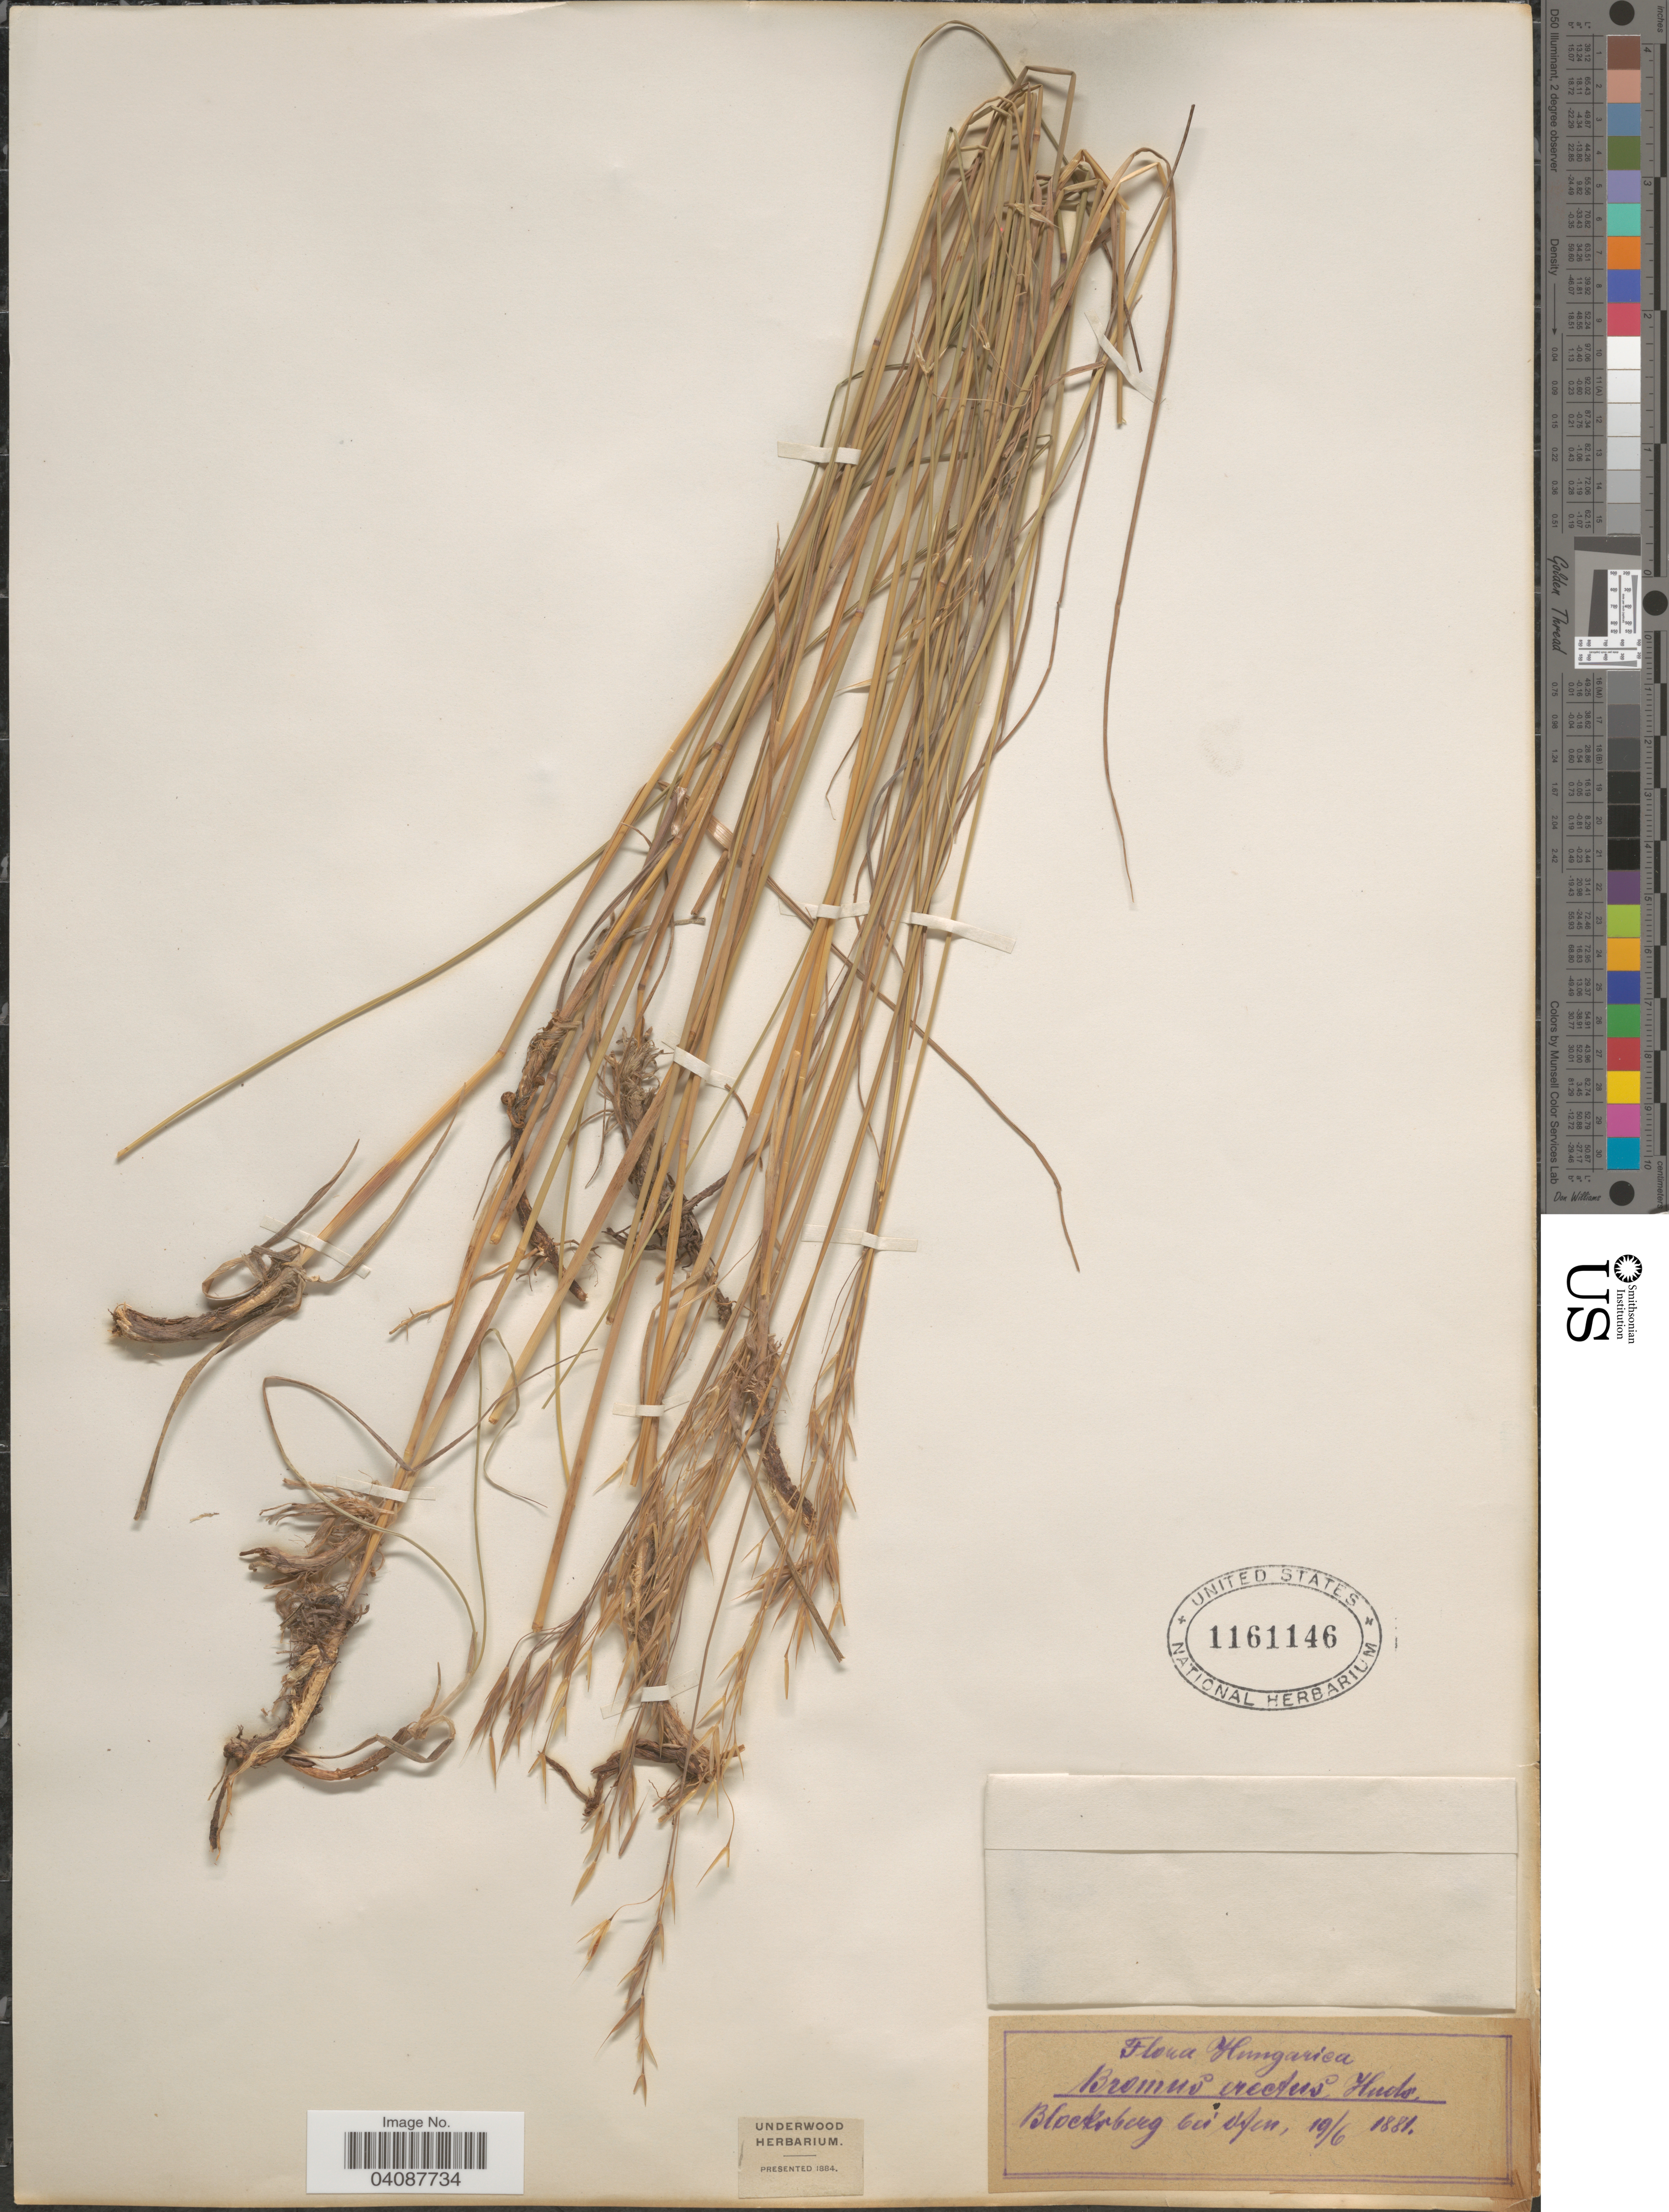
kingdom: Plantae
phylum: Tracheophyta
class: Liliopsida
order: Poales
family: Poaceae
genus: Bromus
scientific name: Bromus erectus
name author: Huds.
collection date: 1881-06-19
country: Hungary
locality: Hungarica. Blockrberg bei Ofen.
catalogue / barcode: US 1161146